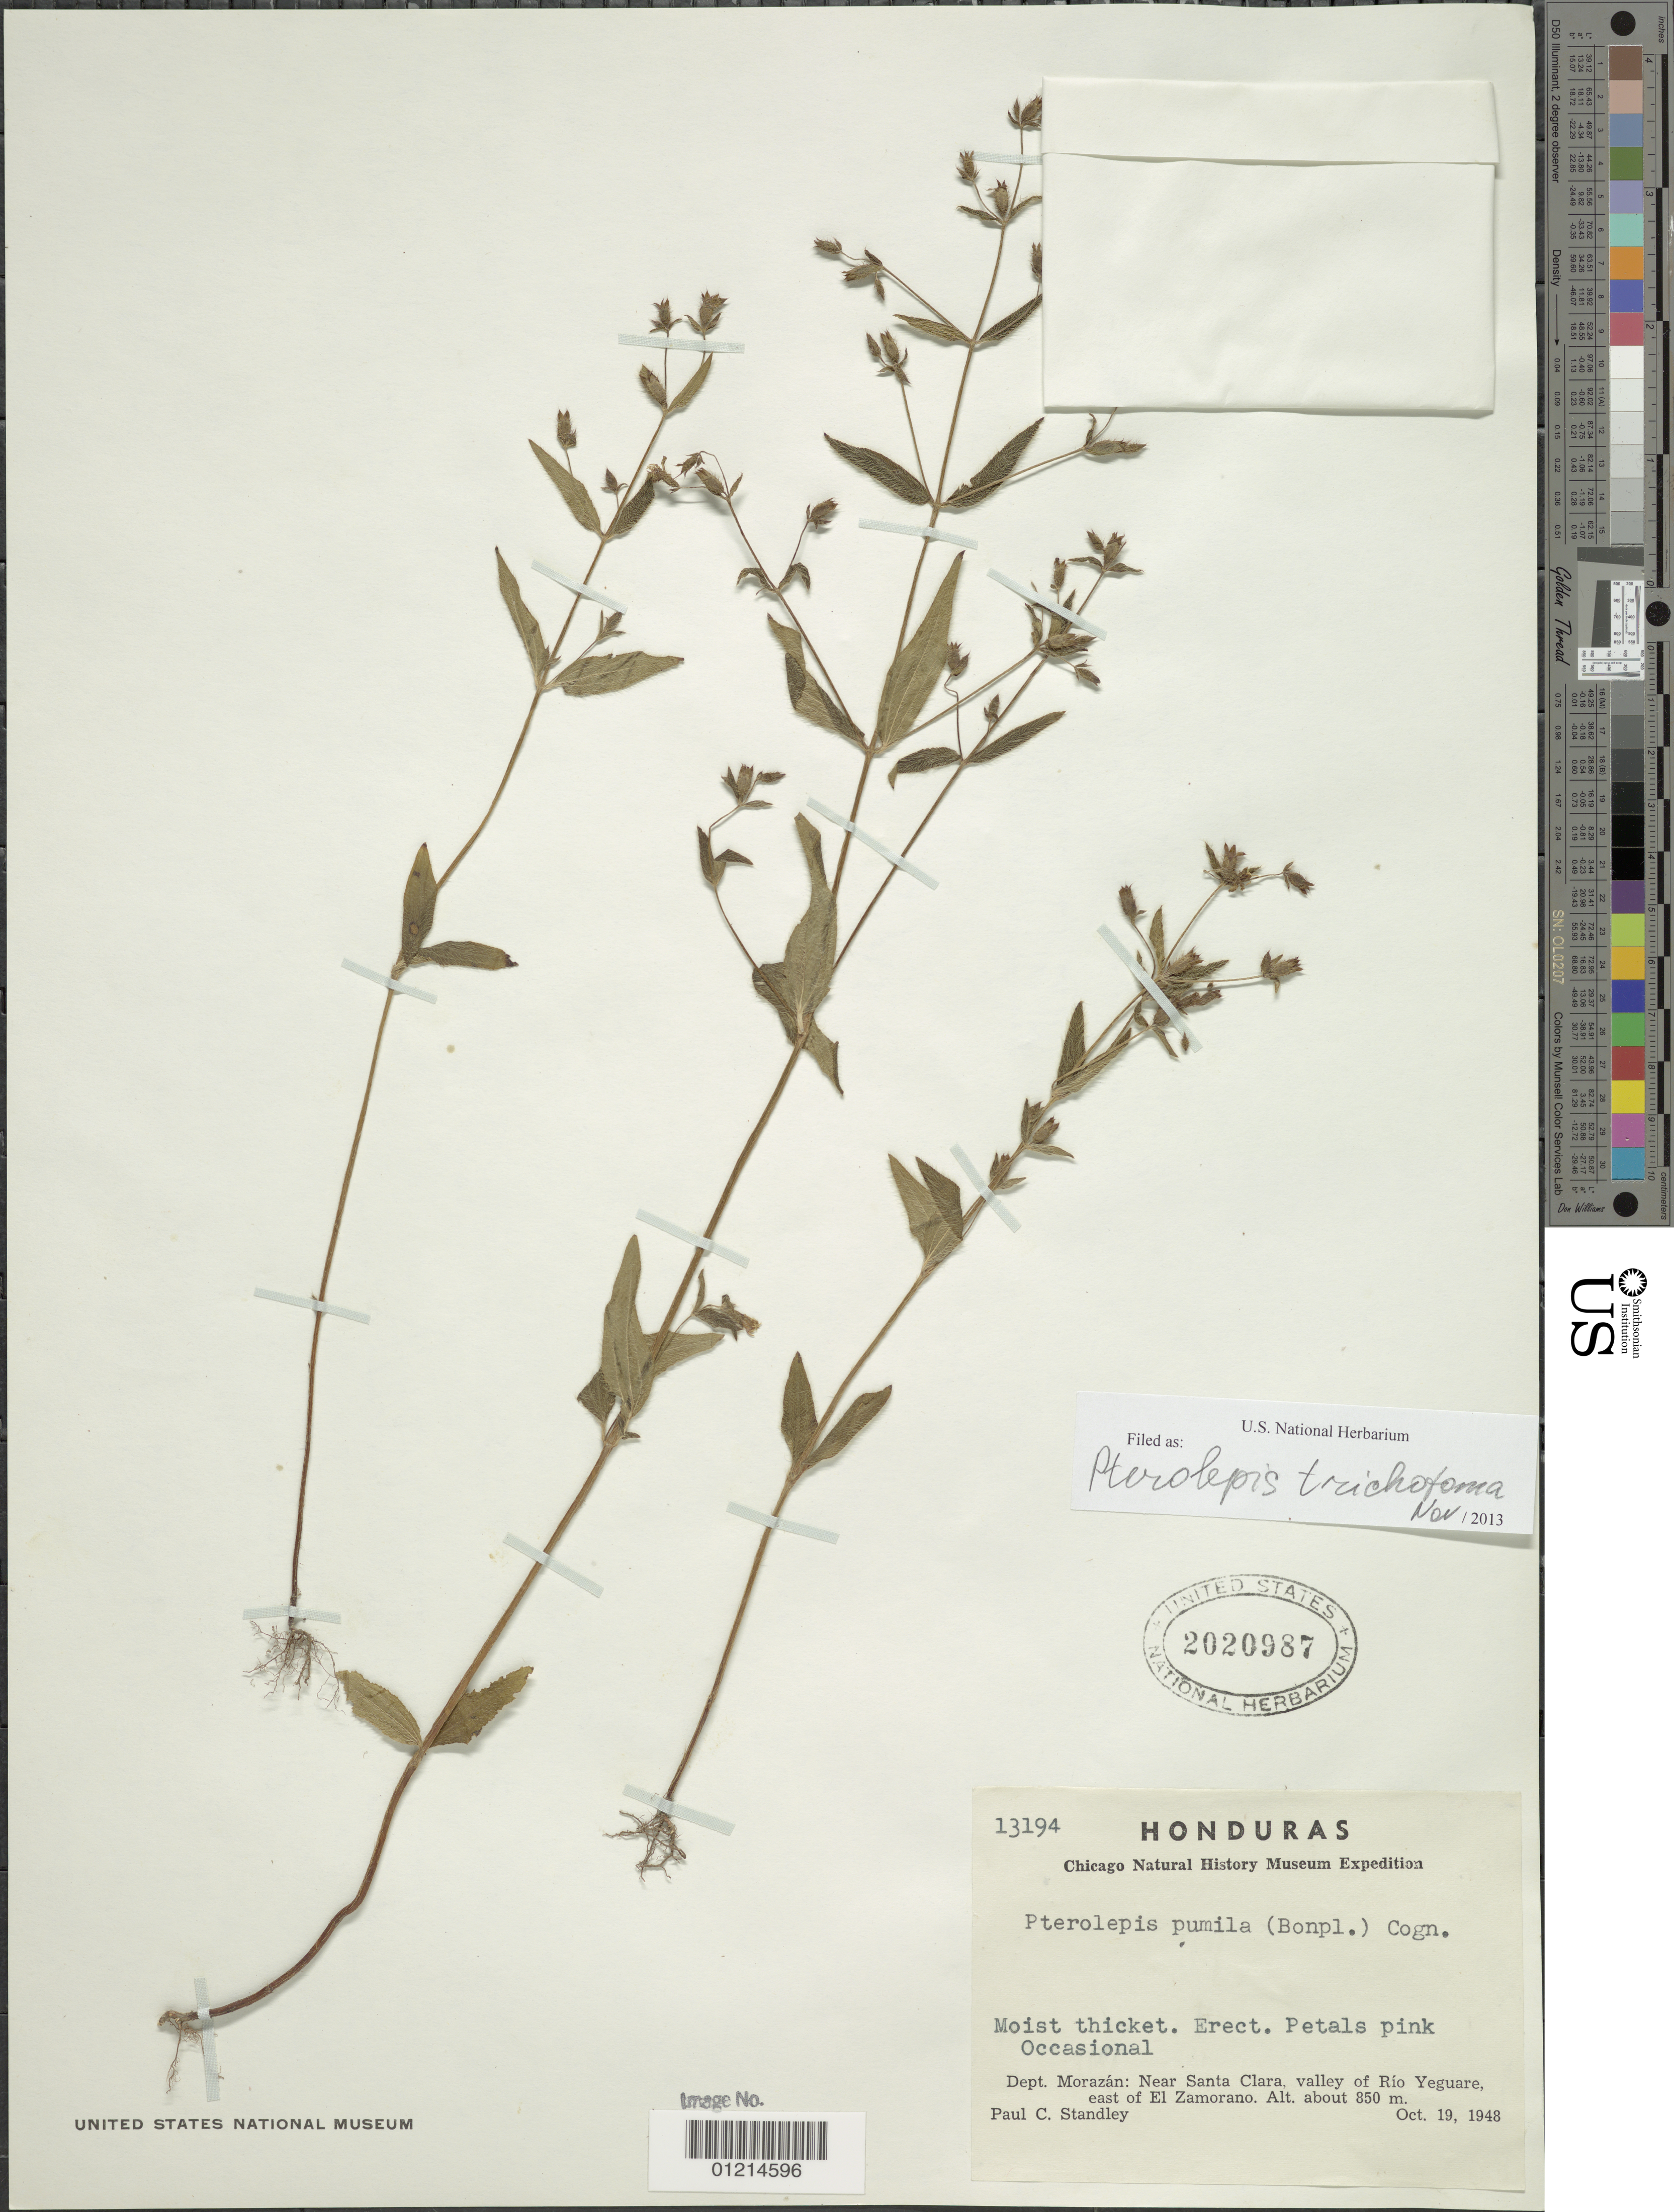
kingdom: Plantae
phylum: Tracheophyta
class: Magnoliopsida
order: Myrtales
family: Melastomataceae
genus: Pterolepis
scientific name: Pterolepis trichotoma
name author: (Rottb.) Cogn.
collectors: P. C. Standley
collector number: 13194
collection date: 1948-10-19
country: Honduras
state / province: Fco. Morazán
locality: near Santa Clara, valley of Rio Yeguare, east of El Zamorano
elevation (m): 850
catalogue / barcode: US 2020987